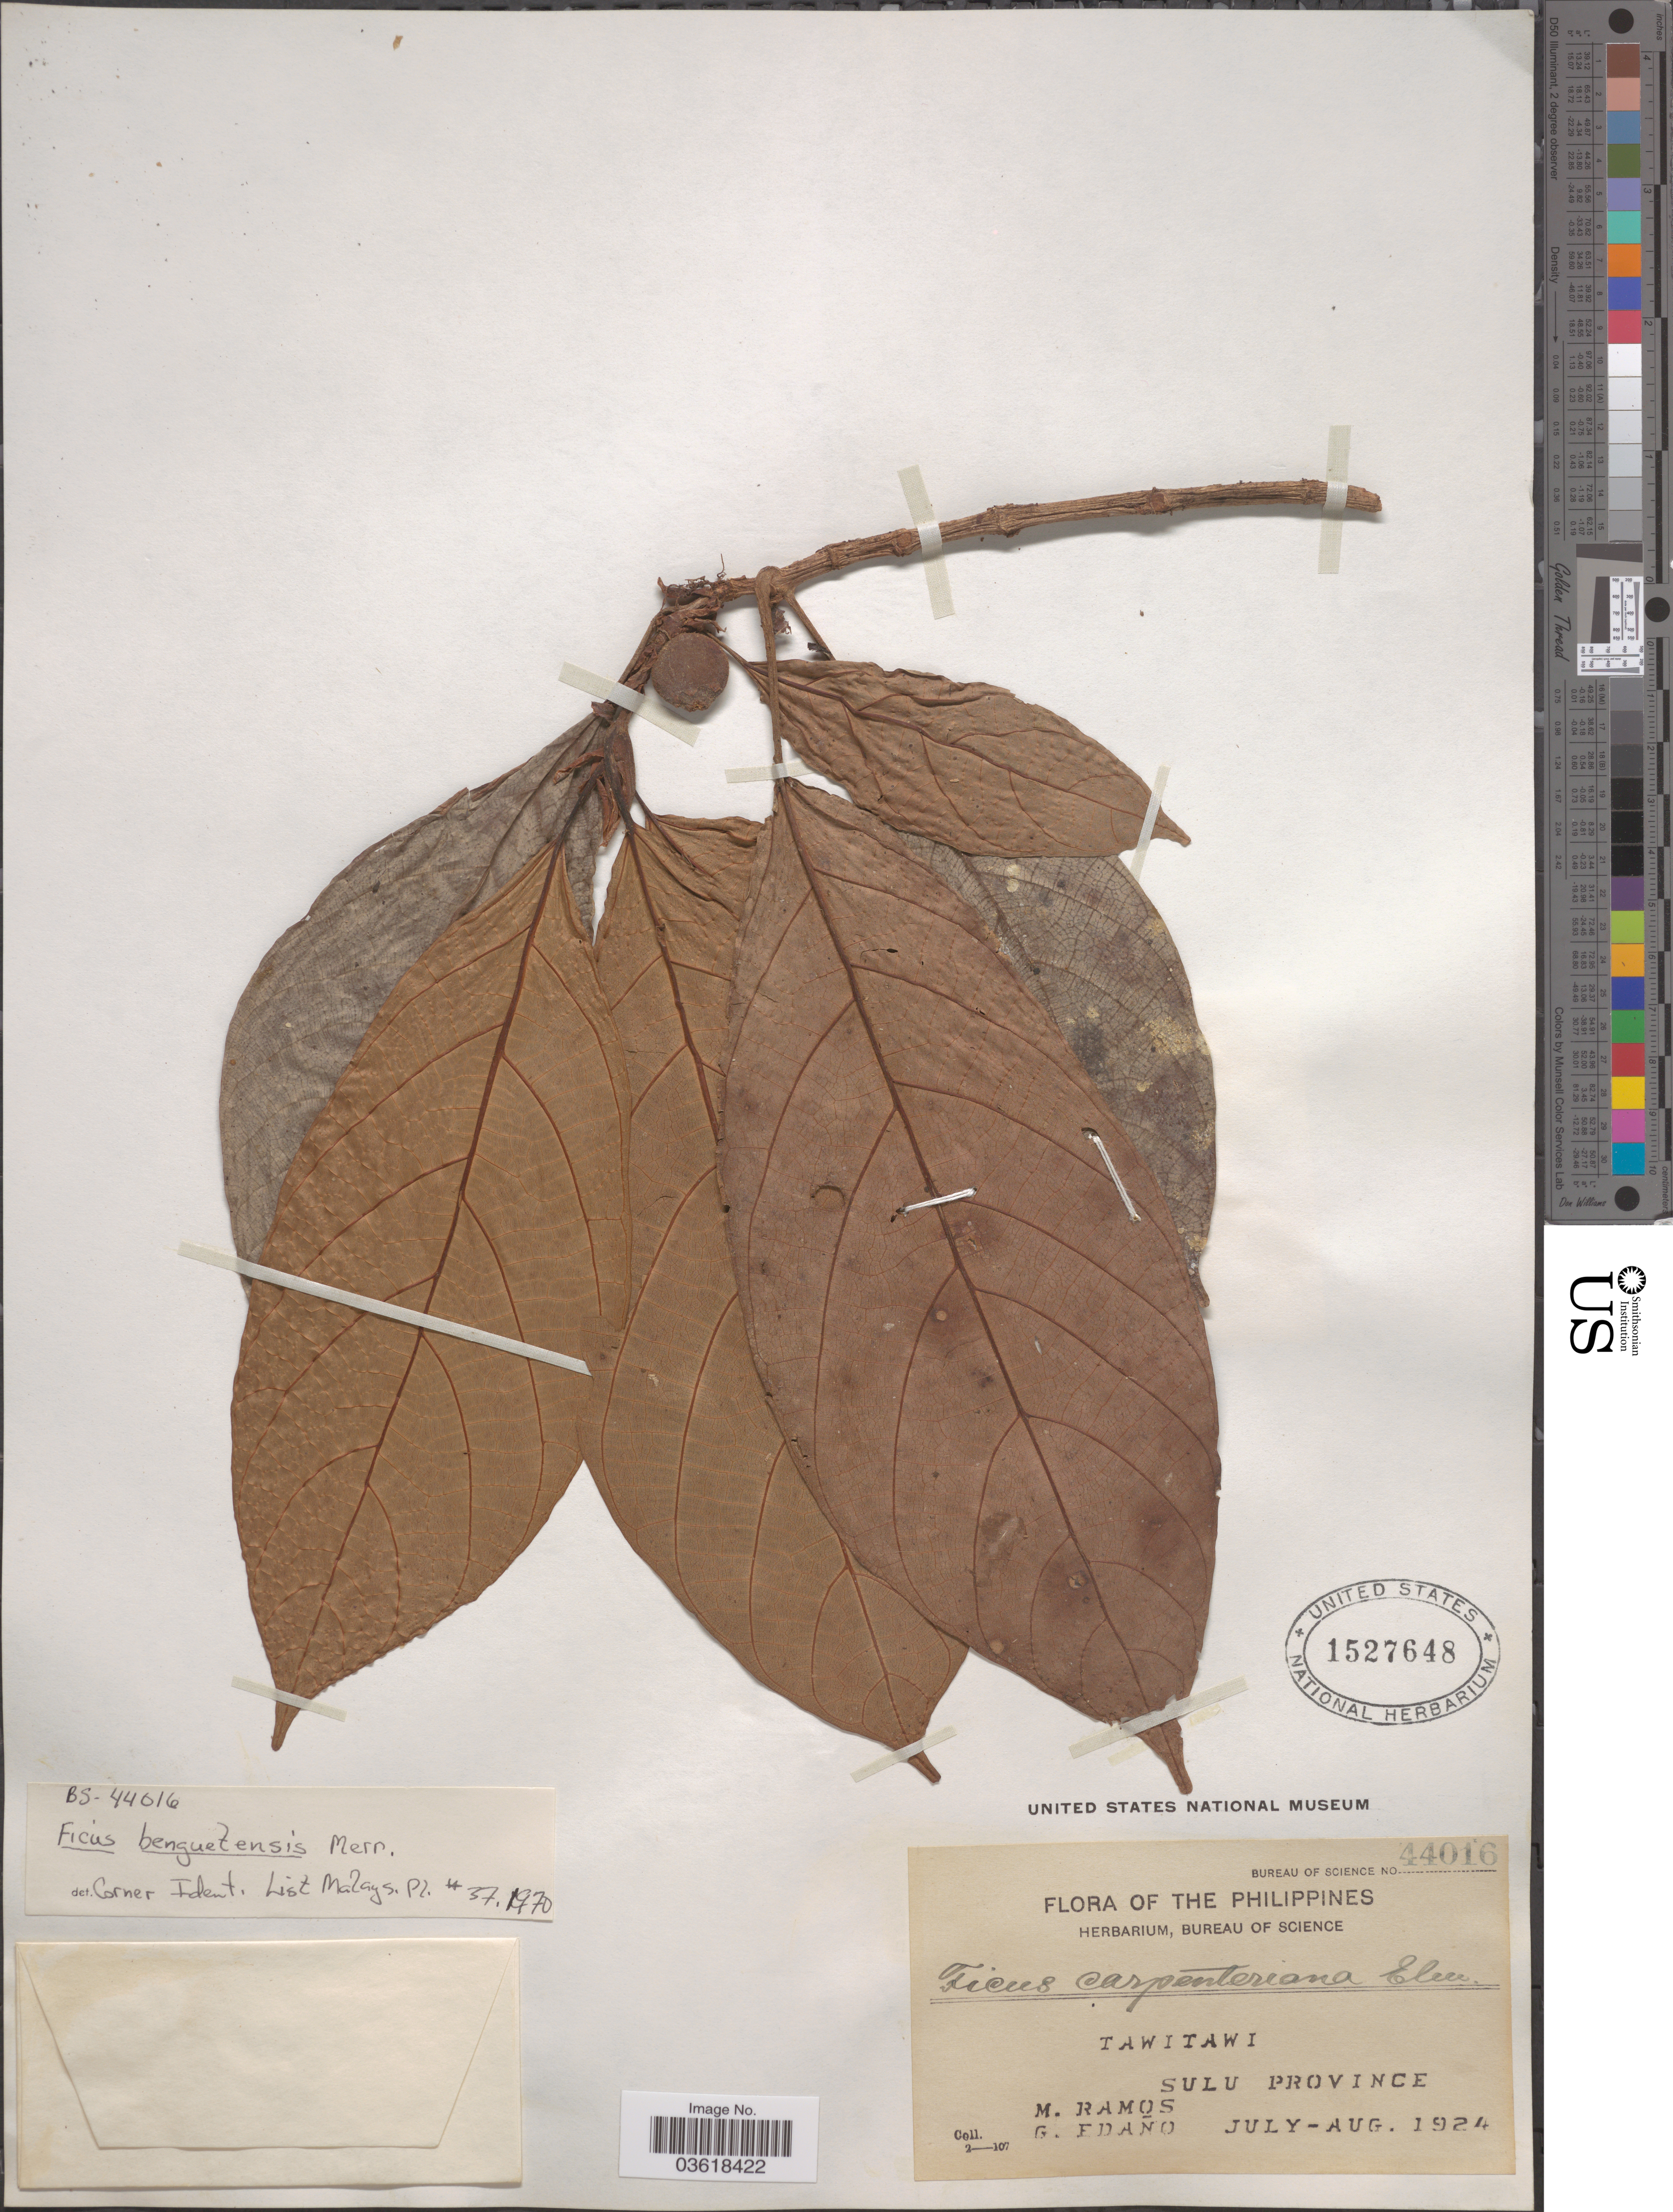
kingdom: Plantae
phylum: Tracheophyta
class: Magnoliopsida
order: Rosales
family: Moraceae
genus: Ficus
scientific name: Ficus benguetensis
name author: Merr.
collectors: M. Ramos & G. Edaño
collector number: Bureau of Science 44016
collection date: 1924-07/1924-08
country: Philippines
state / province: Muslim Mindanao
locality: Tawitawi. Sulu Province.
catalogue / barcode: US 1527648